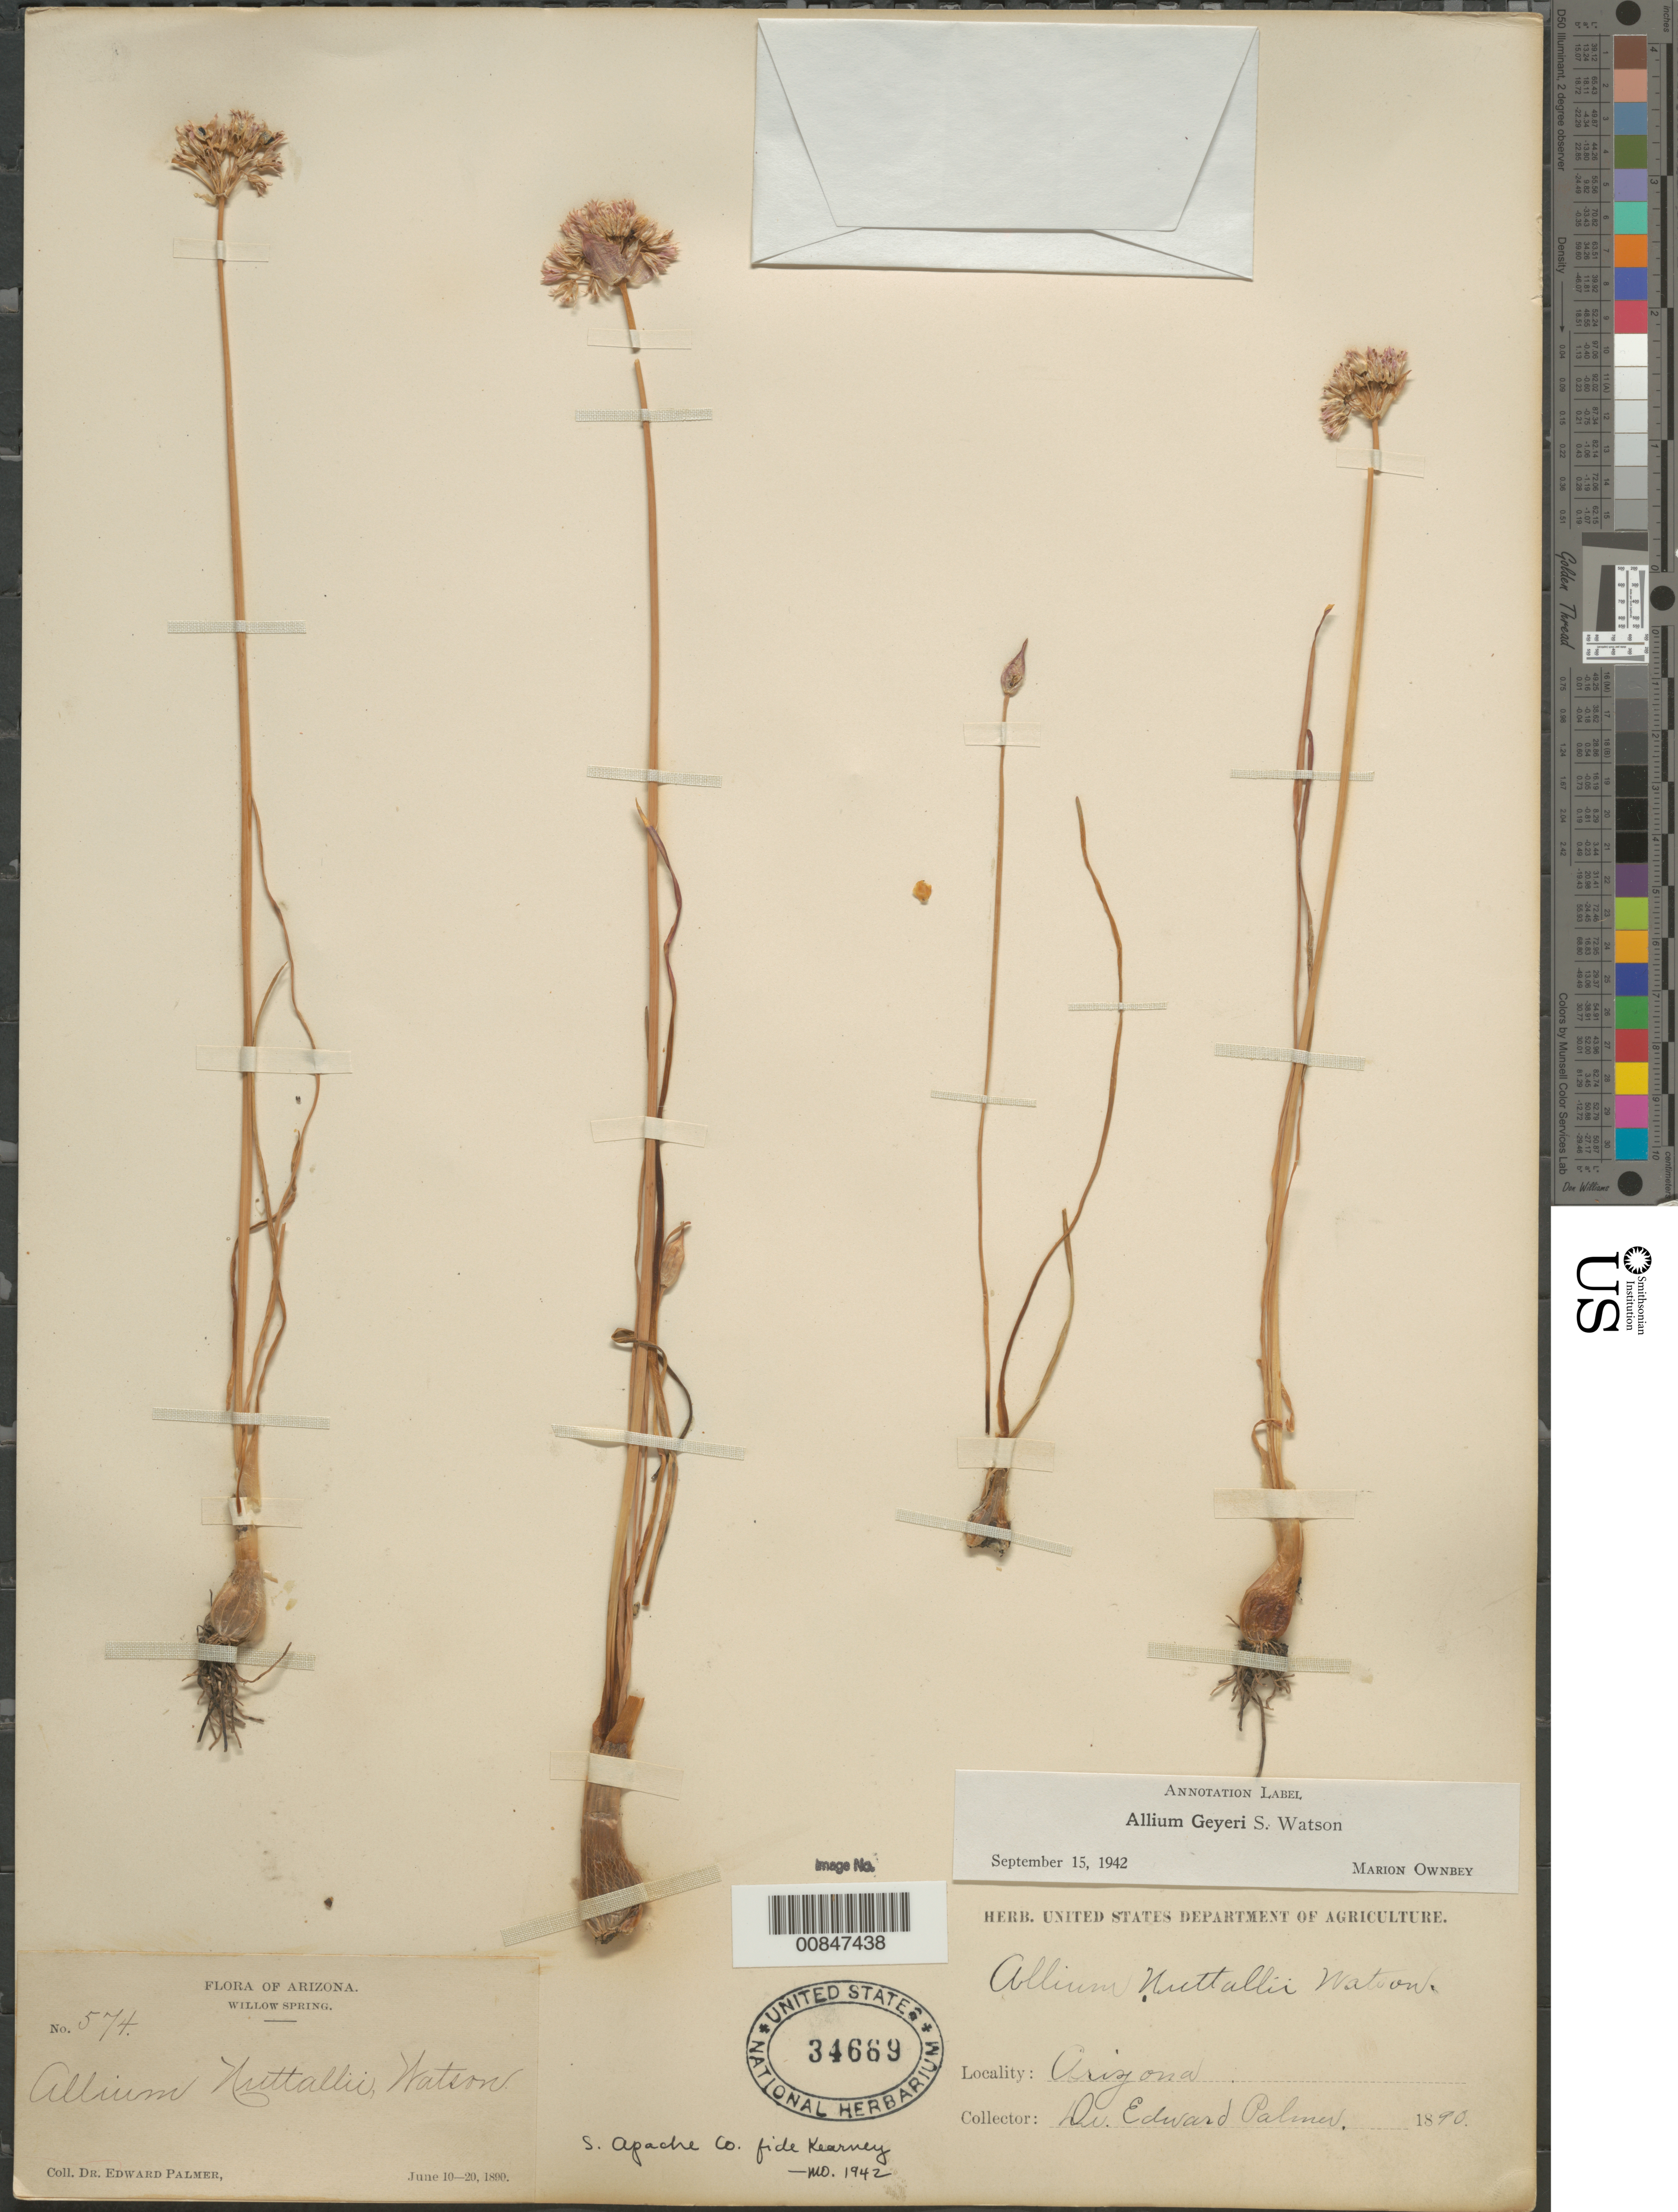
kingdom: Plantae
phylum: Tracheophyta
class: Liliopsida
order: Asparagales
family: Amaryllidaceae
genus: Allium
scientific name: Allium geyeri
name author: S. Watson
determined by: Ownbey, F. Marion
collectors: E. Palmer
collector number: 574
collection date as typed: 10 Jun 1890 to 20 Jun 1890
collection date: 1890-06-10/1890-06-20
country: United States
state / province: Arizona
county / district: Apache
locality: Willow Spring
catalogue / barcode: US 34669